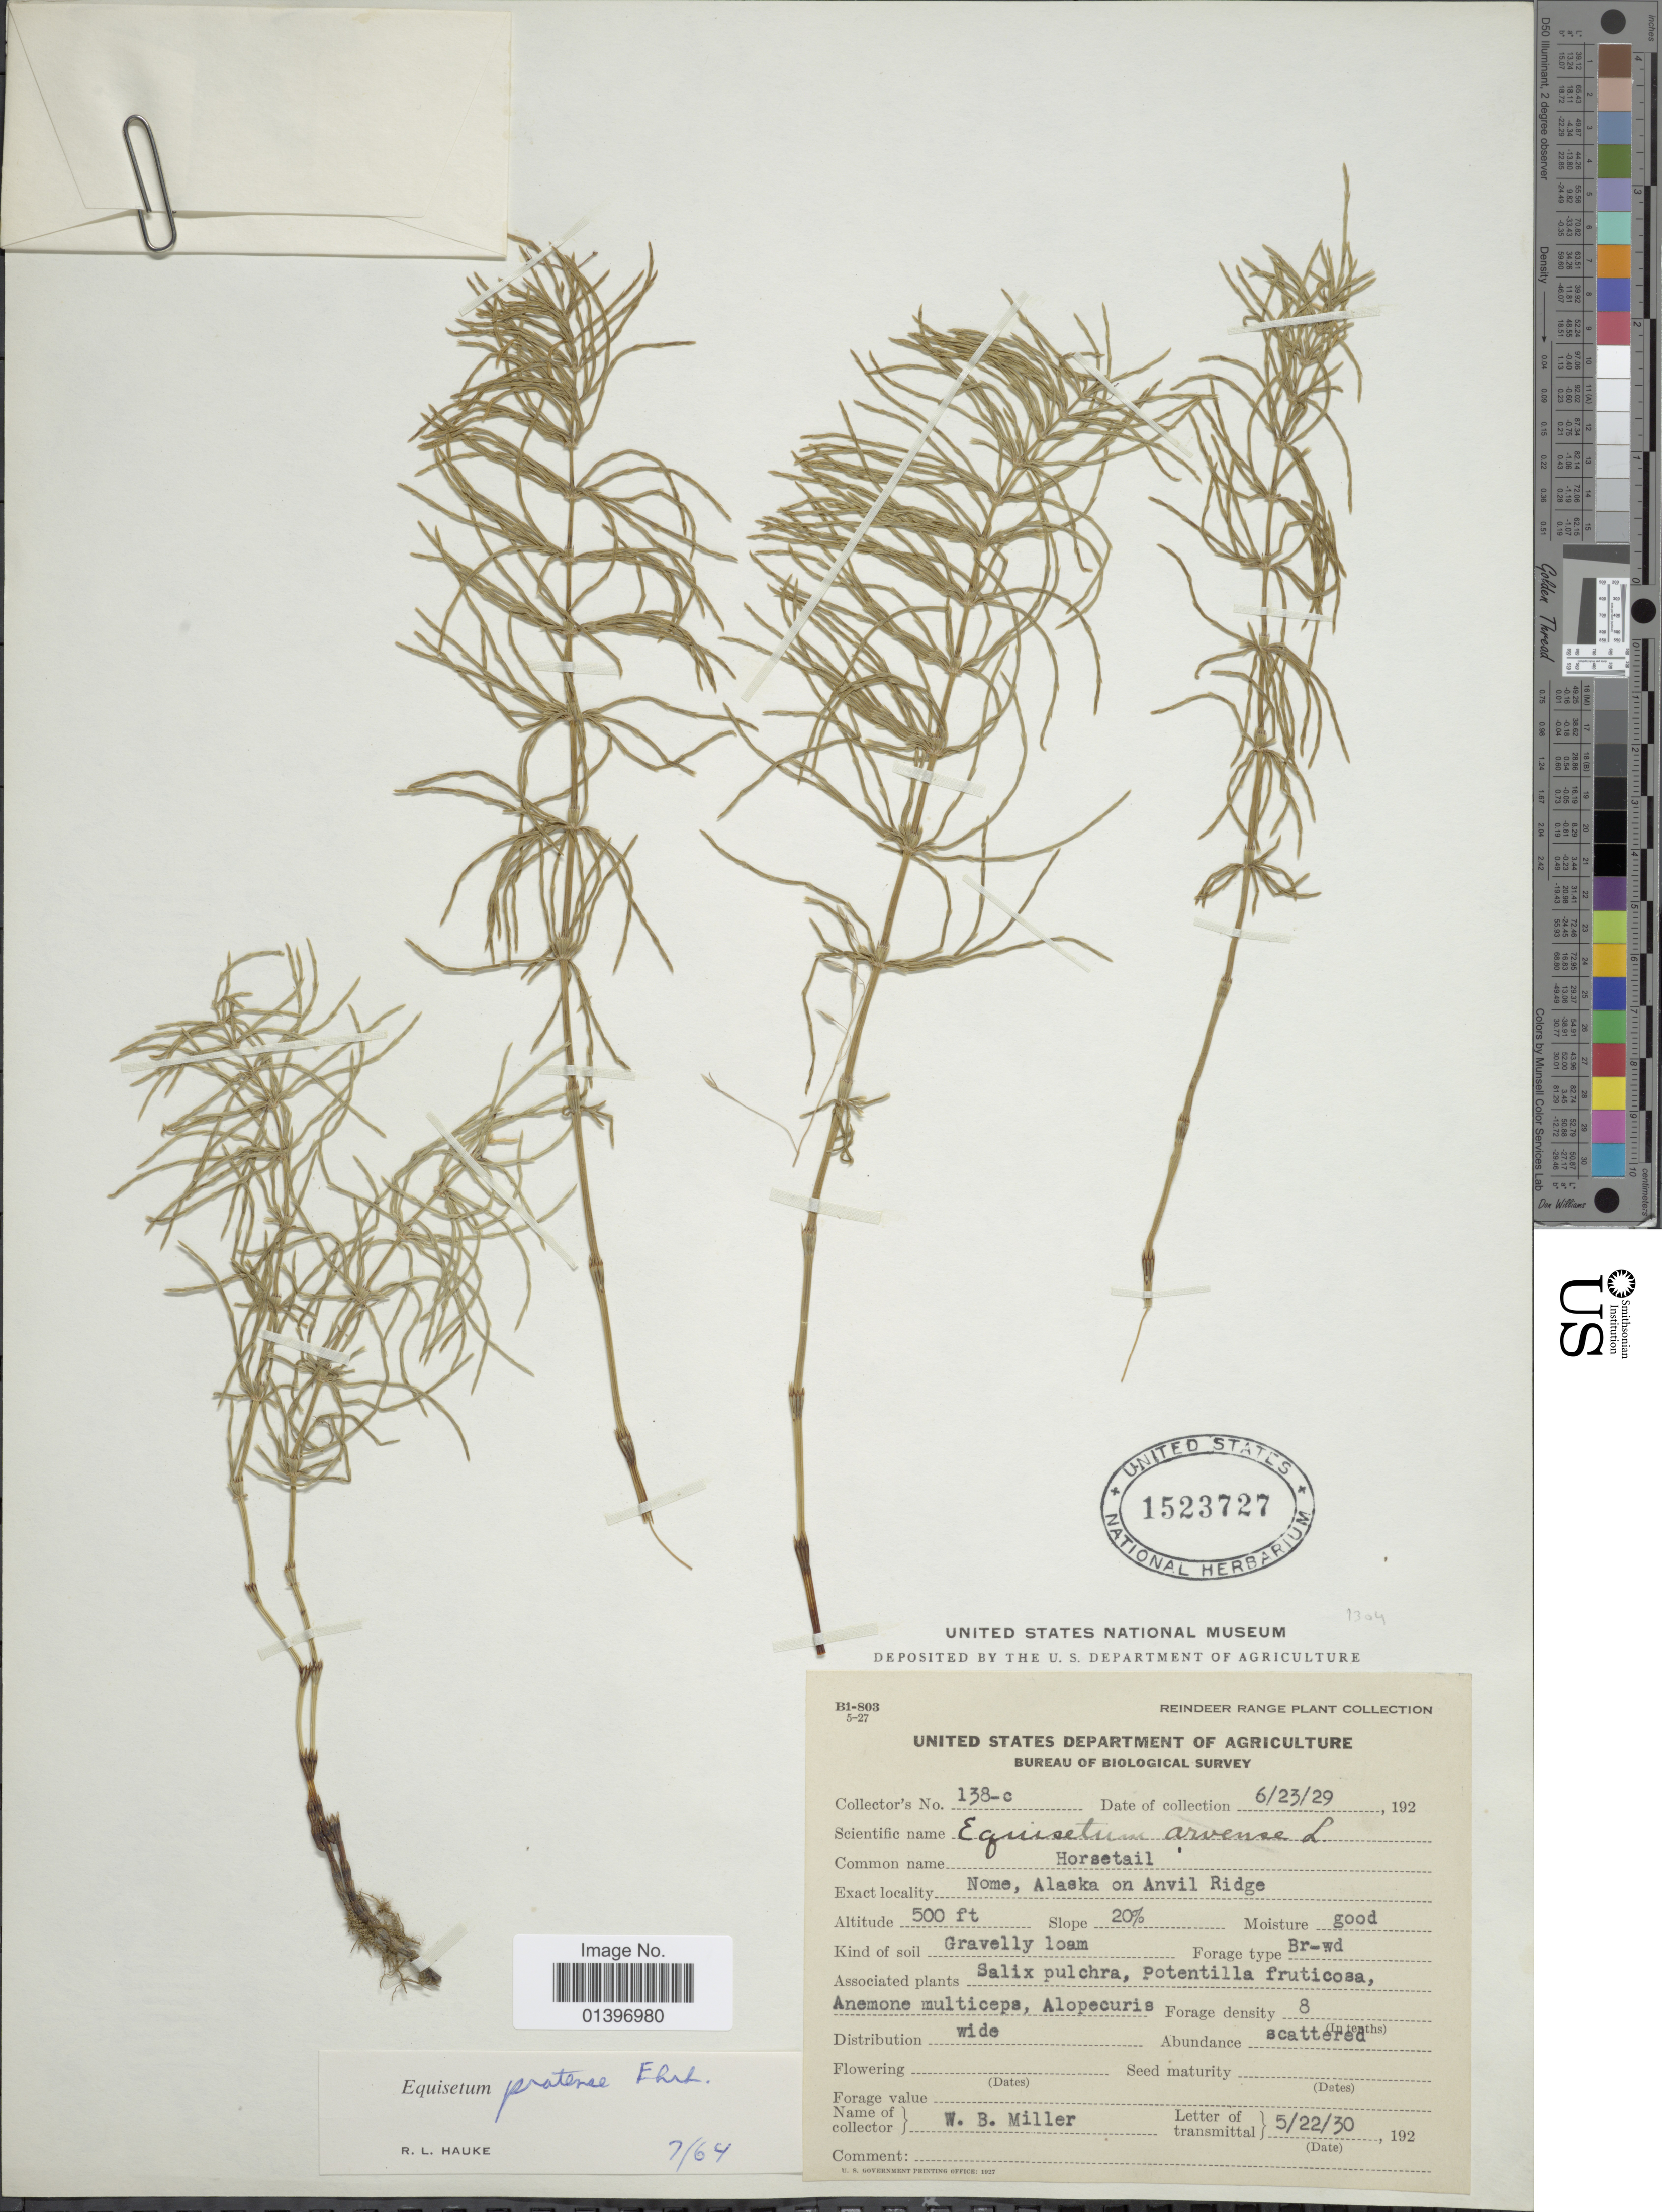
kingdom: Plantae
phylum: Tracheophyta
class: Polypodiopsida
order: Equisetales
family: Equisetaceae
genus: Equisetum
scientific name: Equisetum pratense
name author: Ehrh.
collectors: W. Miller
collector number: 138-c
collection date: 1929-06-23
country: United States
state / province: Alaska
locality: Nome, Alaska on Anvil Ridge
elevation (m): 152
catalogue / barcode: US 1523727